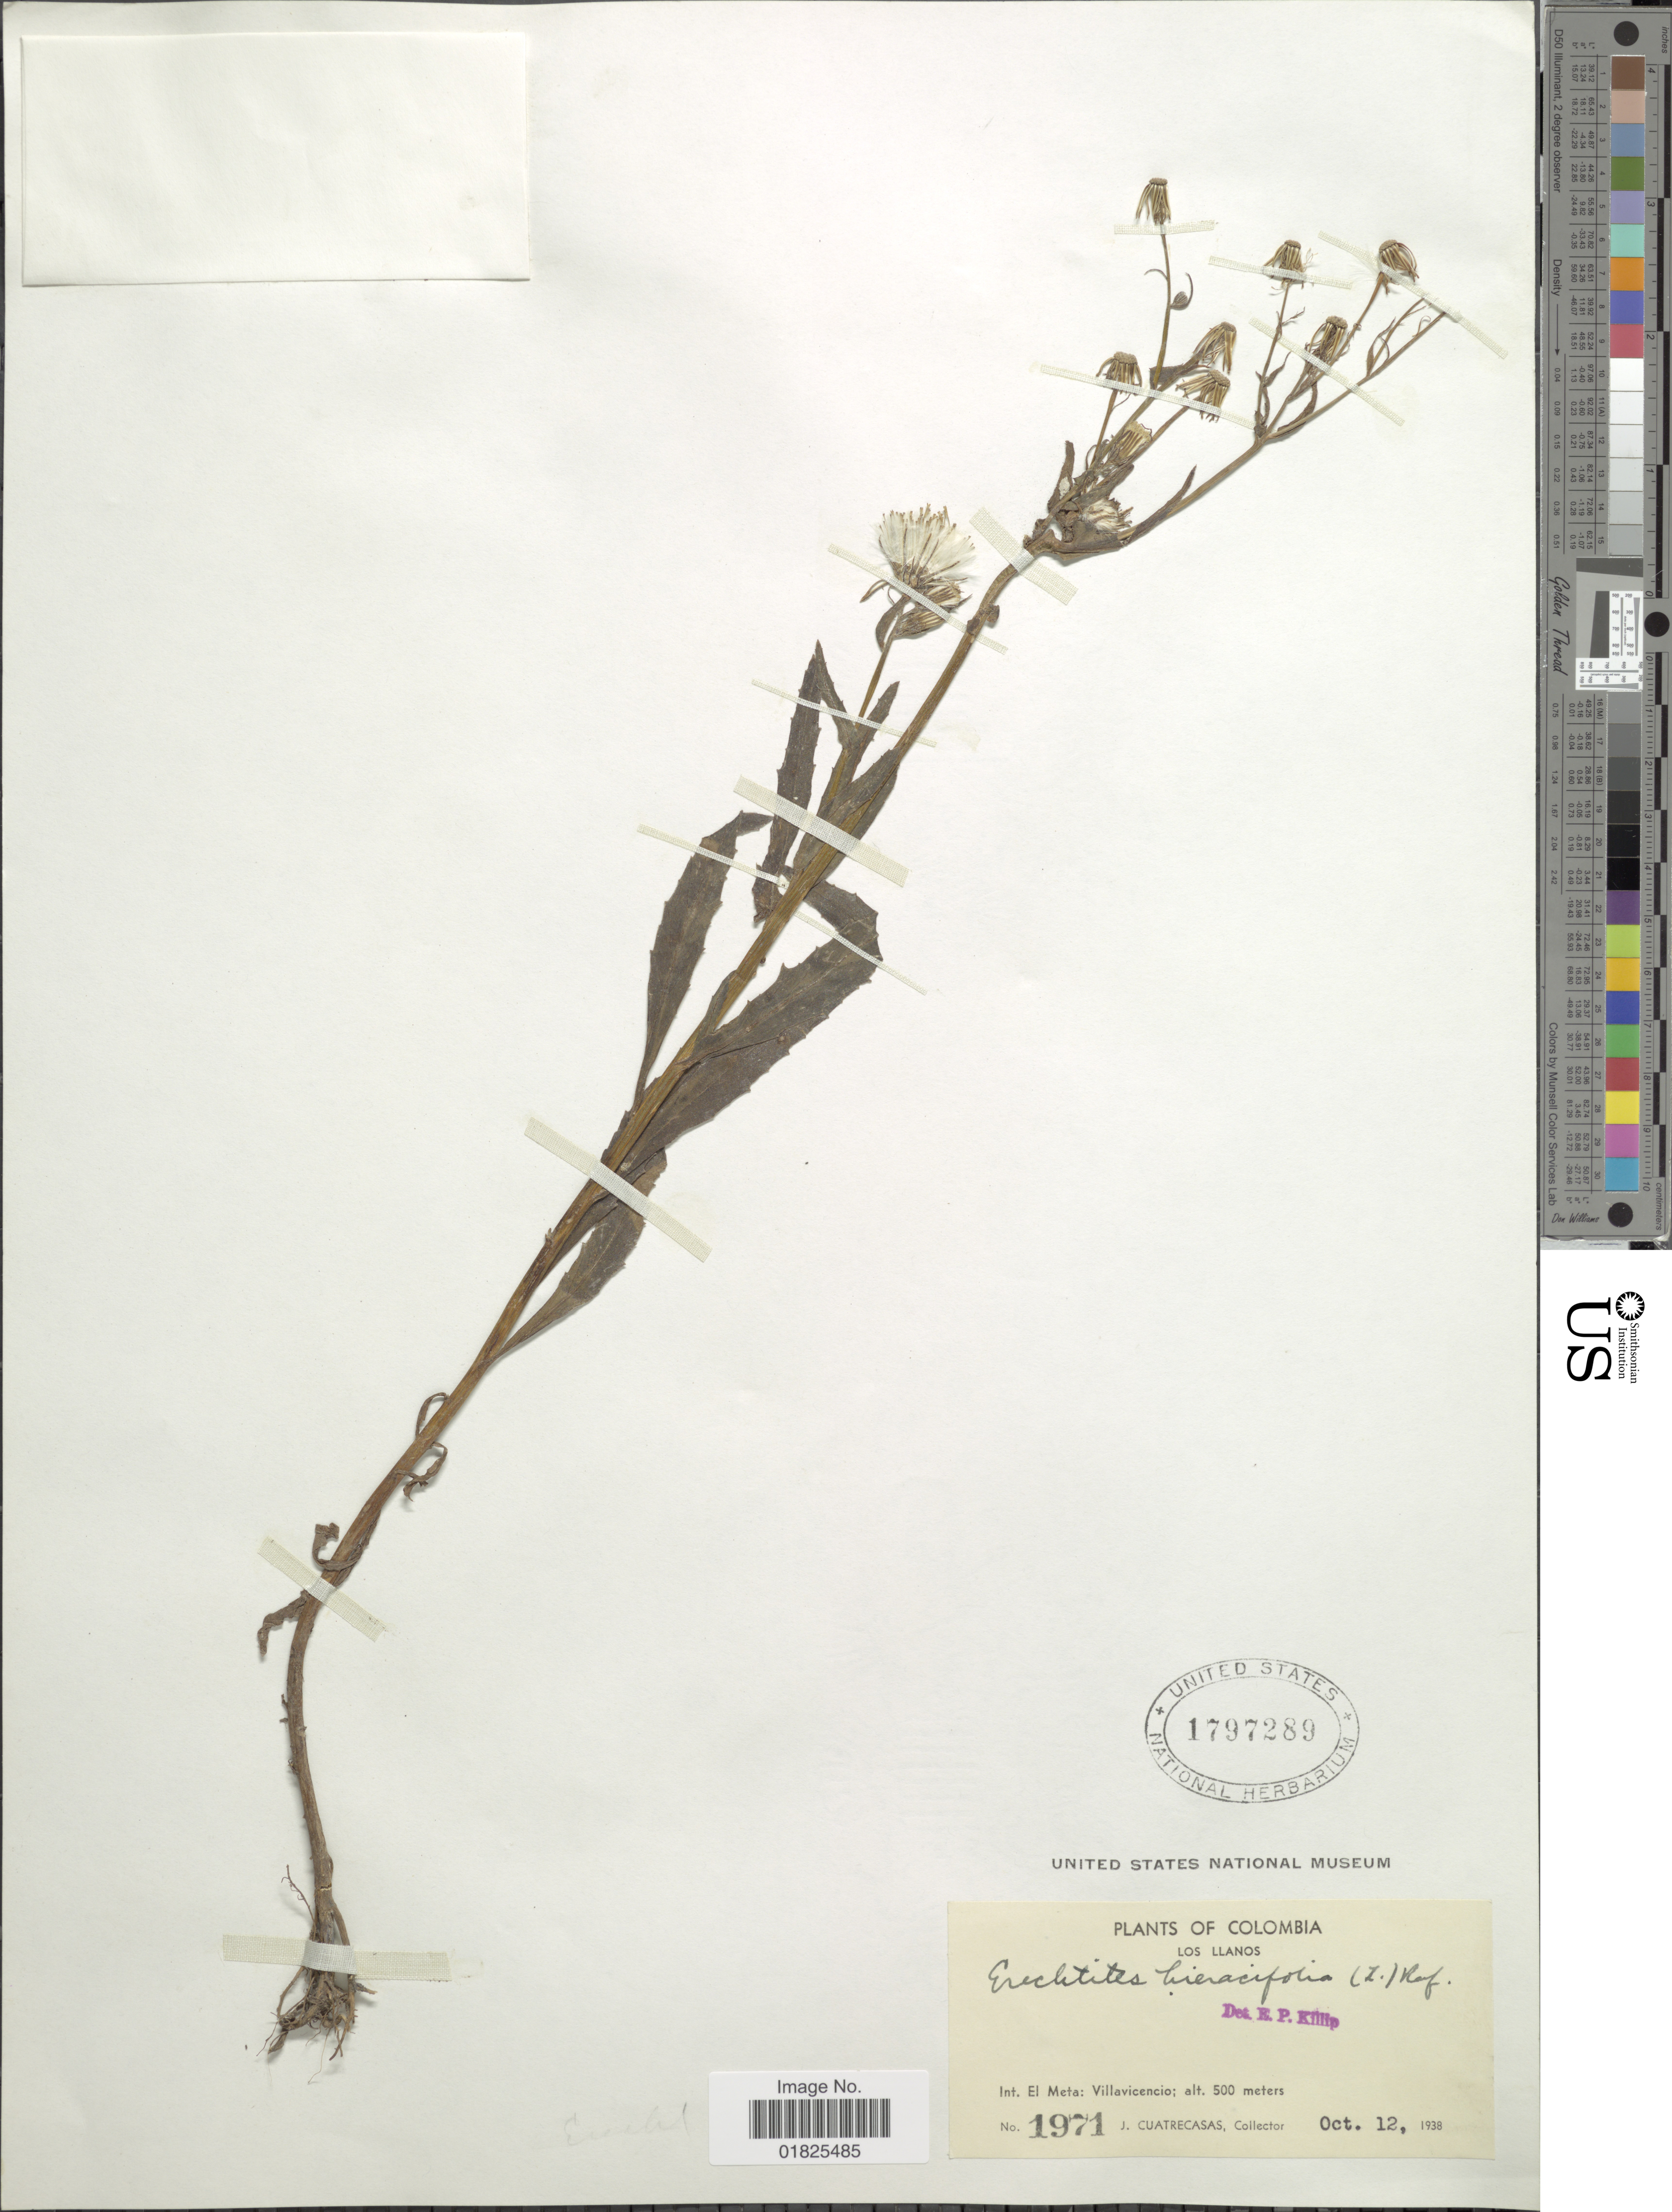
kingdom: Plantae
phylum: Tracheophyta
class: Magnoliopsida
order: Asterales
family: Asteraceae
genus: Erechtites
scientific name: Erechtites hieraciifolius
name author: (L.) Raf. ex DC.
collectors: J. Cuatrecasas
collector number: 1971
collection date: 1938-10-12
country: Colombia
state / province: Meta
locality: Los Llanos, Int. El Meta: Villavicencio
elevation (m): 500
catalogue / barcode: US 1797289